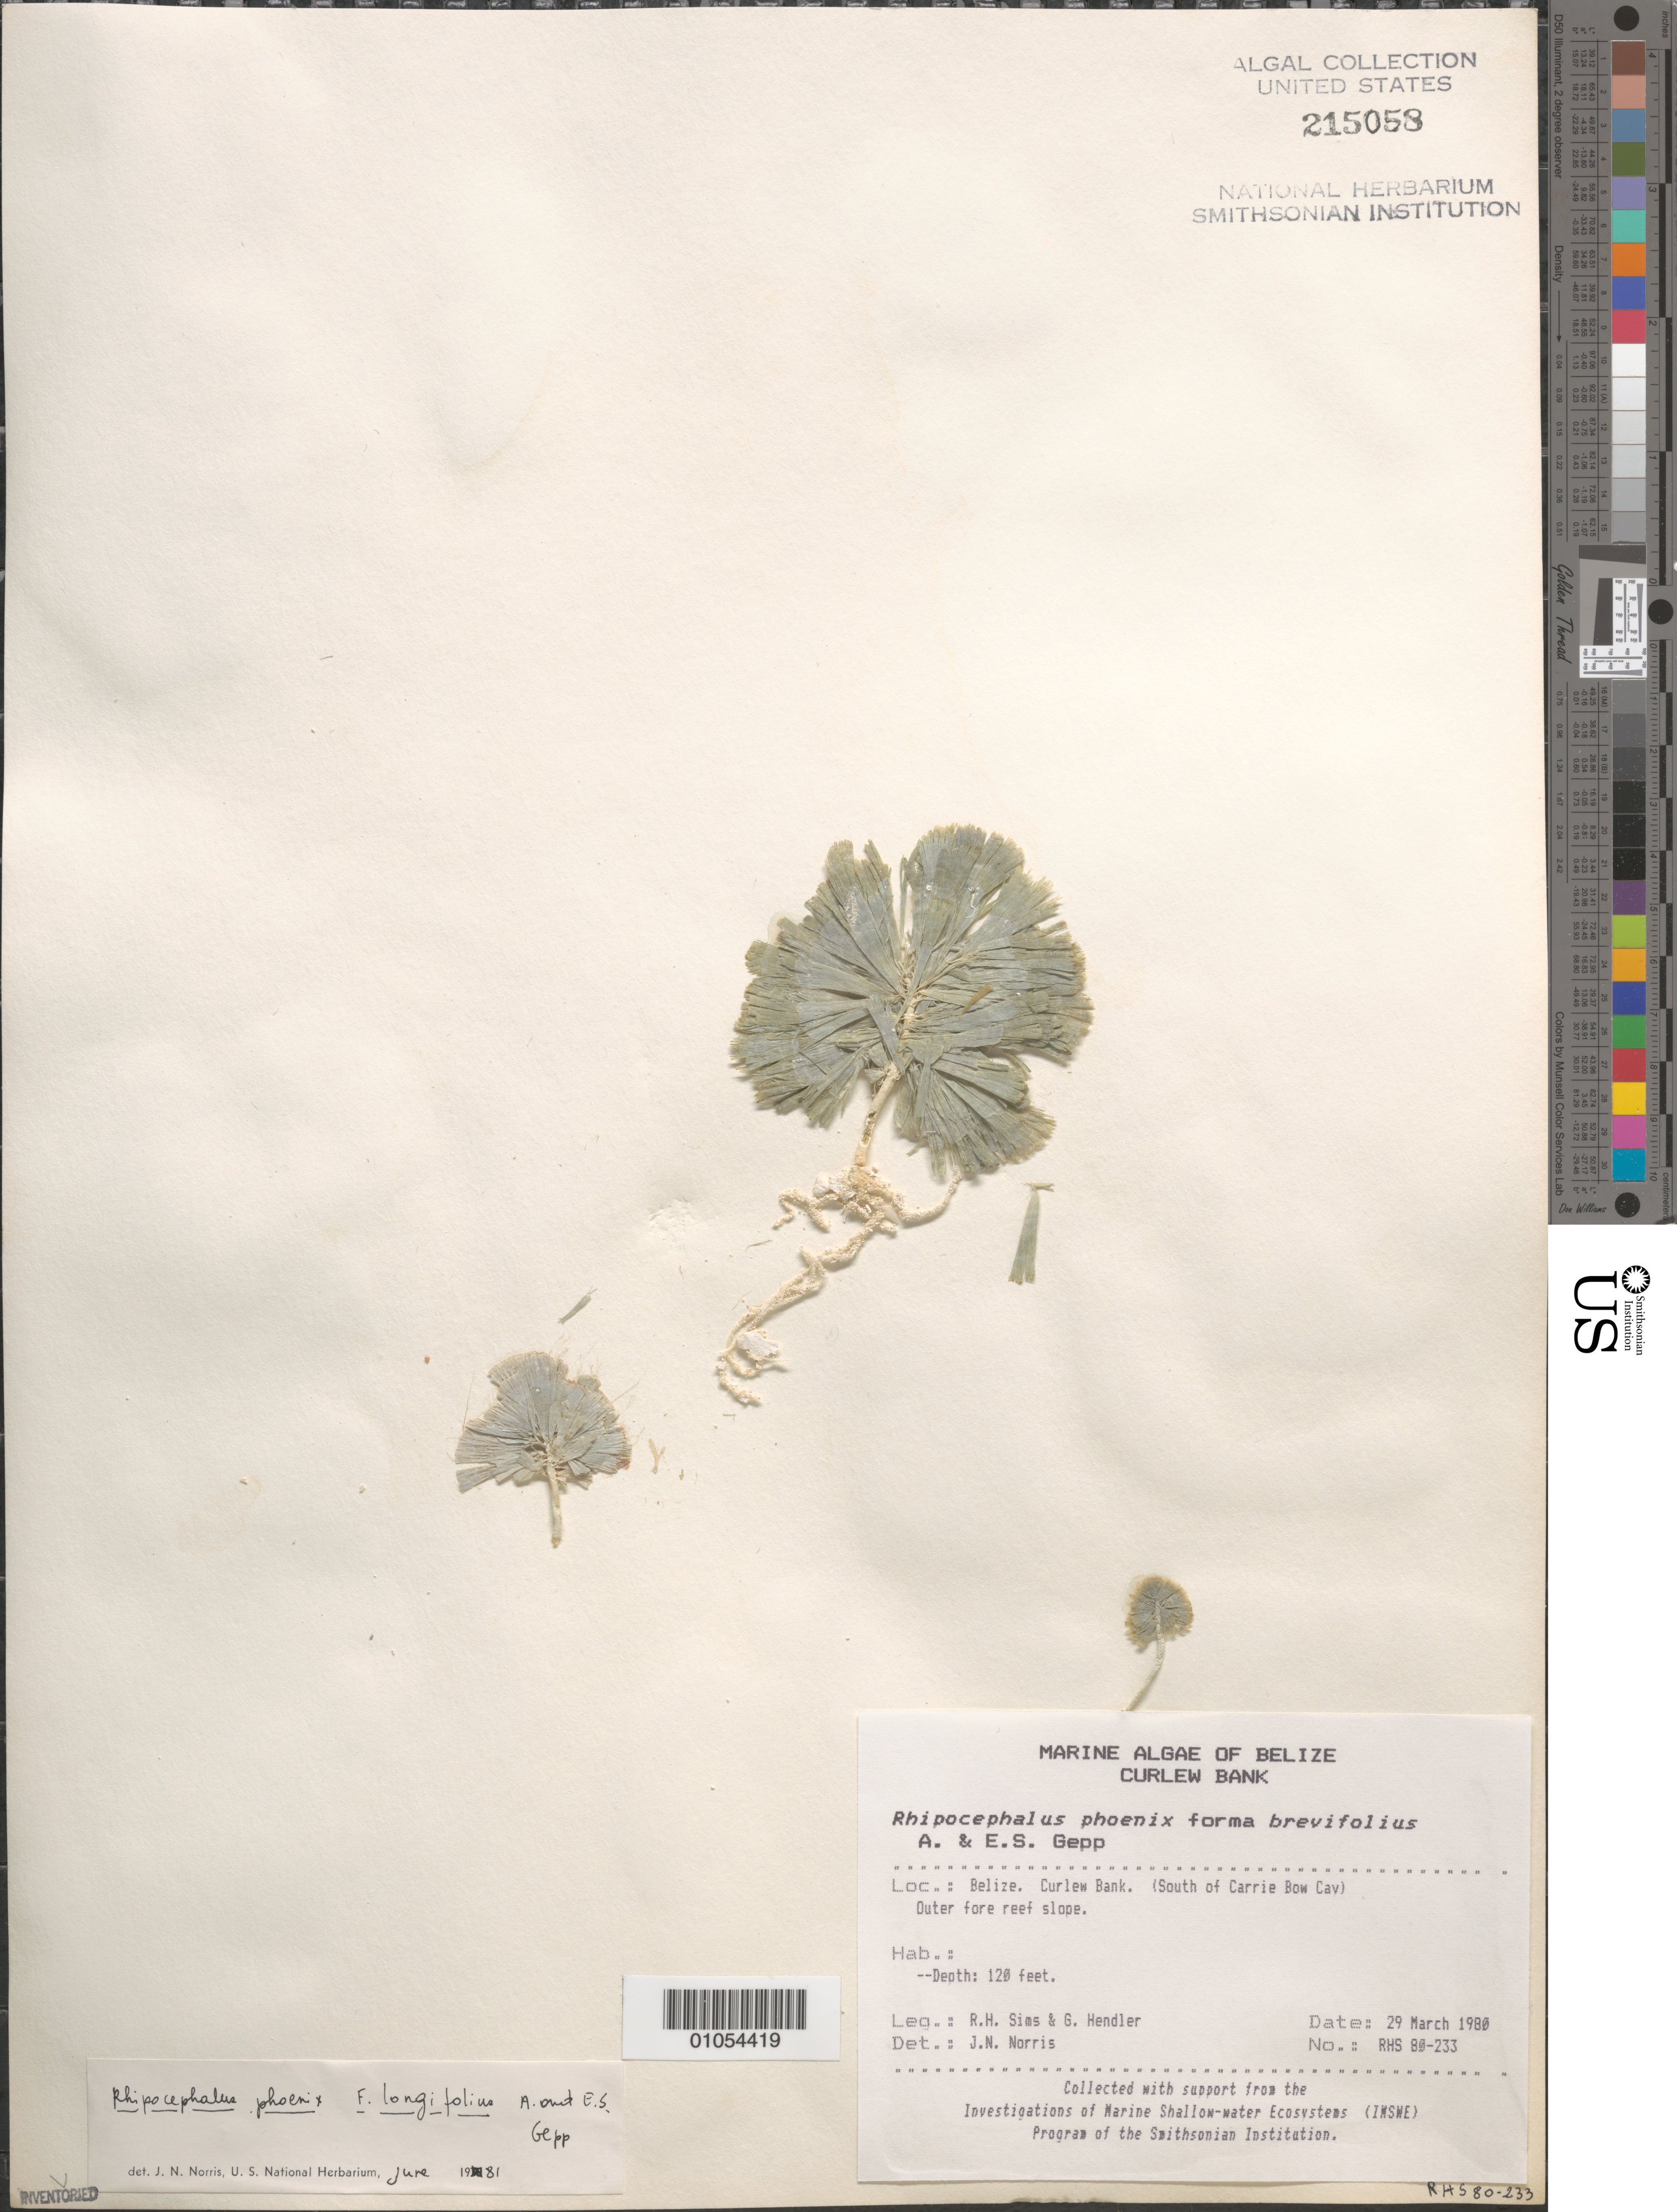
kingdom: Plantae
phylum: Chlorophyta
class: Ulvophyceae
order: Bryopsidales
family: Udoteaceae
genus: Rhipocephalus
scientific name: Rhipocephalus phoenix f. longifolius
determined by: Norris, James N.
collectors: R. H. Sims & G. Hendler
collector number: RHS 80-233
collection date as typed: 29 Mar 1980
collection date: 1980-03-29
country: Belize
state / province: Stann Creek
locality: Curlew Bank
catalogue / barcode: US 215058